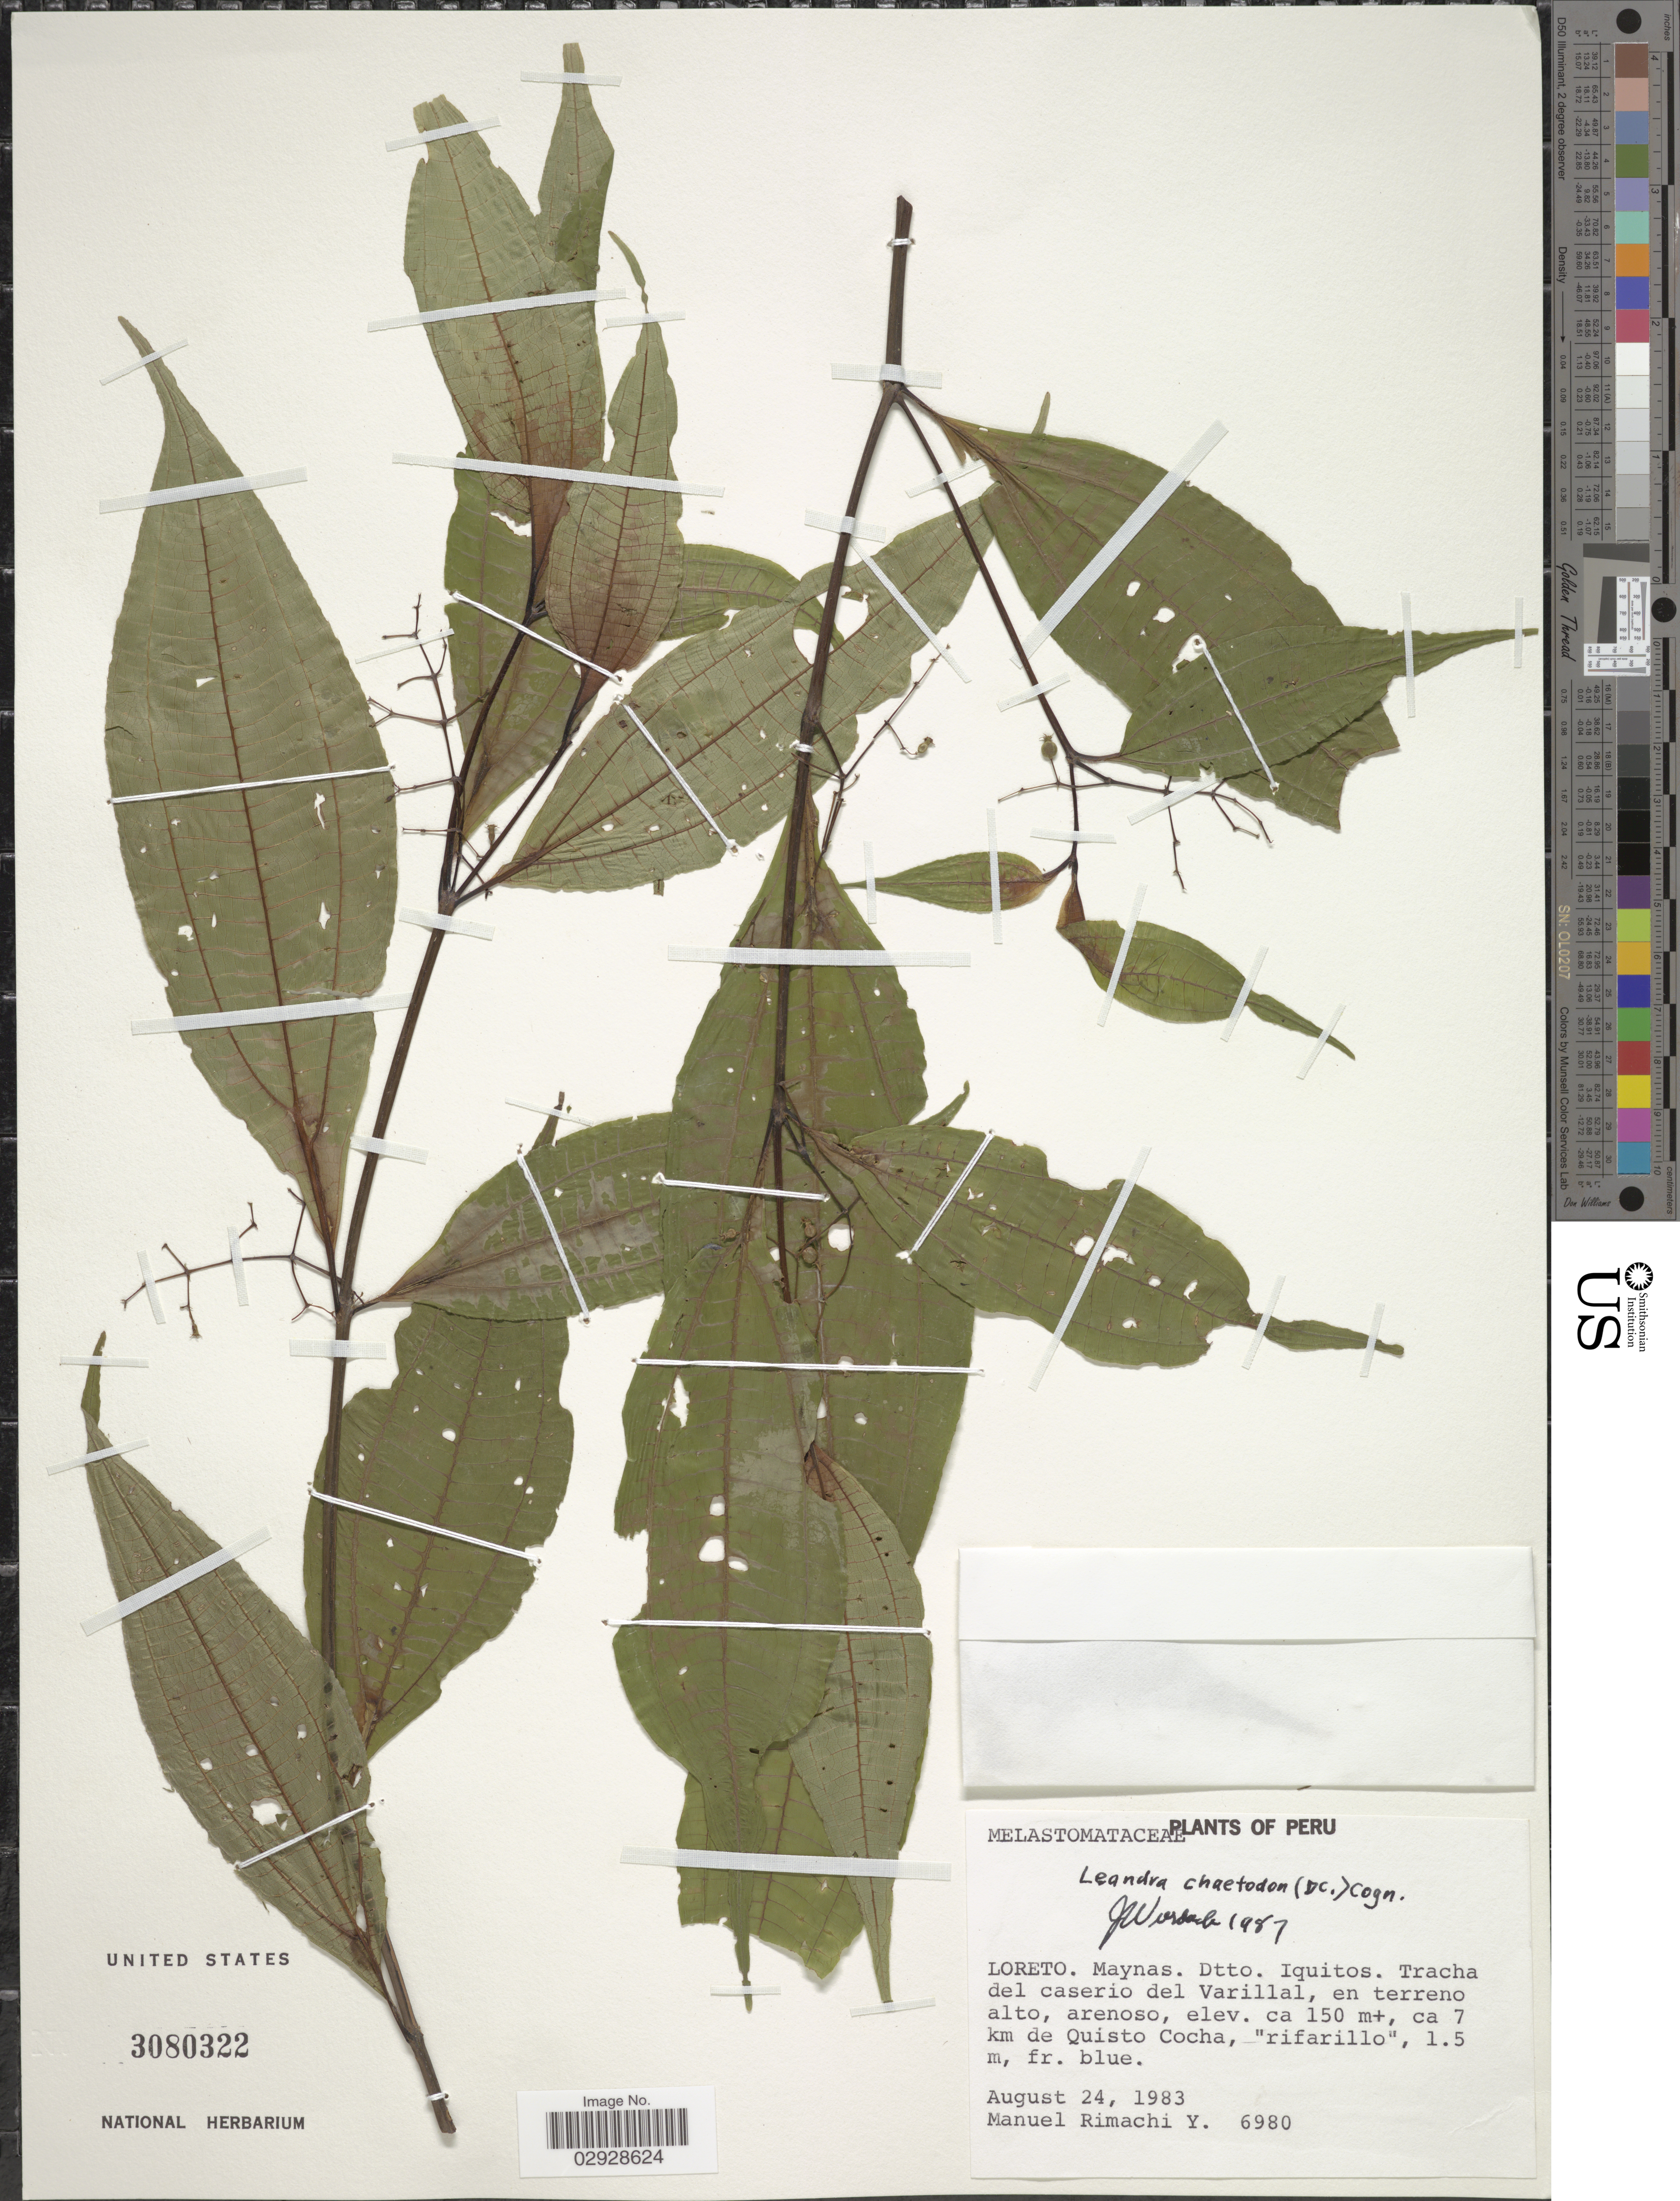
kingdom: Plantae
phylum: Tracheophyta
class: Magnoliopsida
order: Myrtales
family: Melastomataceae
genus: Leandra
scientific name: Leandra chaetodon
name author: (DC.) Cogn.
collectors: M. Rimachi Y.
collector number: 6980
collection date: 1983-08-24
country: Peru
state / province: Loreto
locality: Maynas. Dtto. Iquitos. Tracha del caserio del Varillal, en terreno alto, arenoso, ca km 7 de Quisto Cocha.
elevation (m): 150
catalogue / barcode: US 3080322